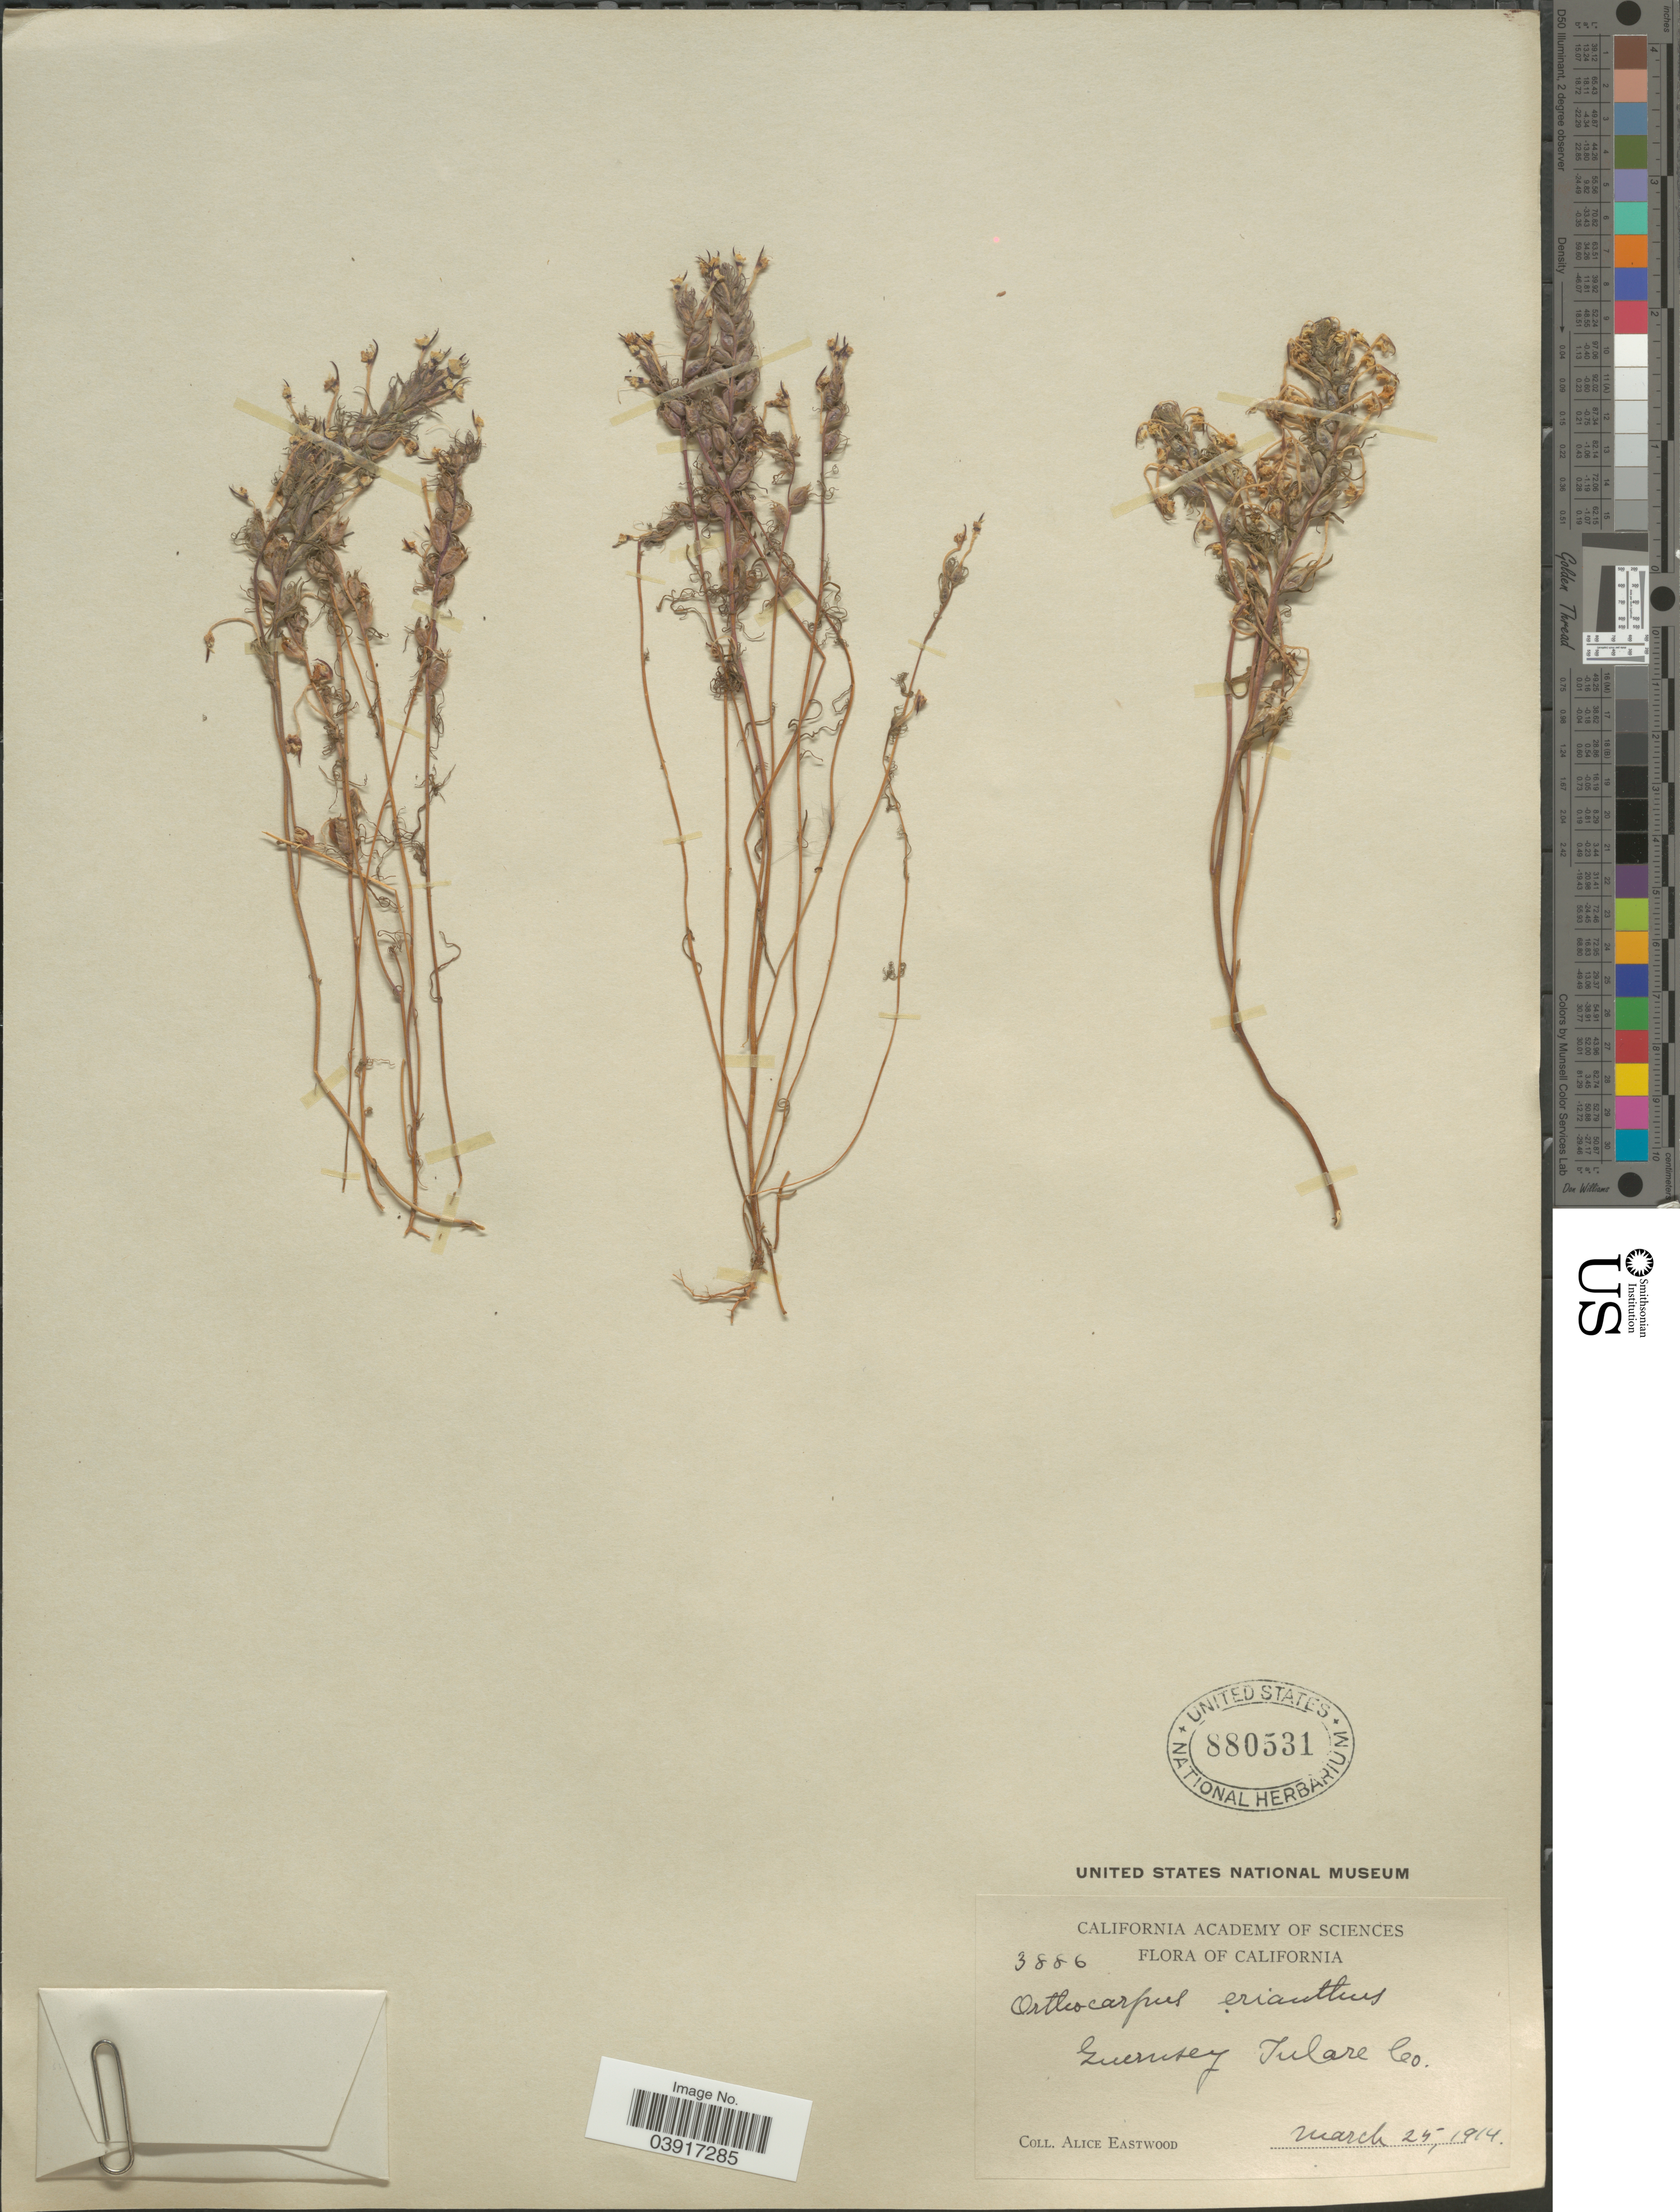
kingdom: Plantae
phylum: Tracheophyta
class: Magnoliopsida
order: Lamiales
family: Orobanchaceae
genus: Orthocarpus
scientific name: Orthocarpus erianthus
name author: Benth.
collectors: A. Eastwood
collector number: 3886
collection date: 1914-03-25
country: United States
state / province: California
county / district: Tulare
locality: Guernsey, Tulare Co.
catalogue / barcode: US 880531